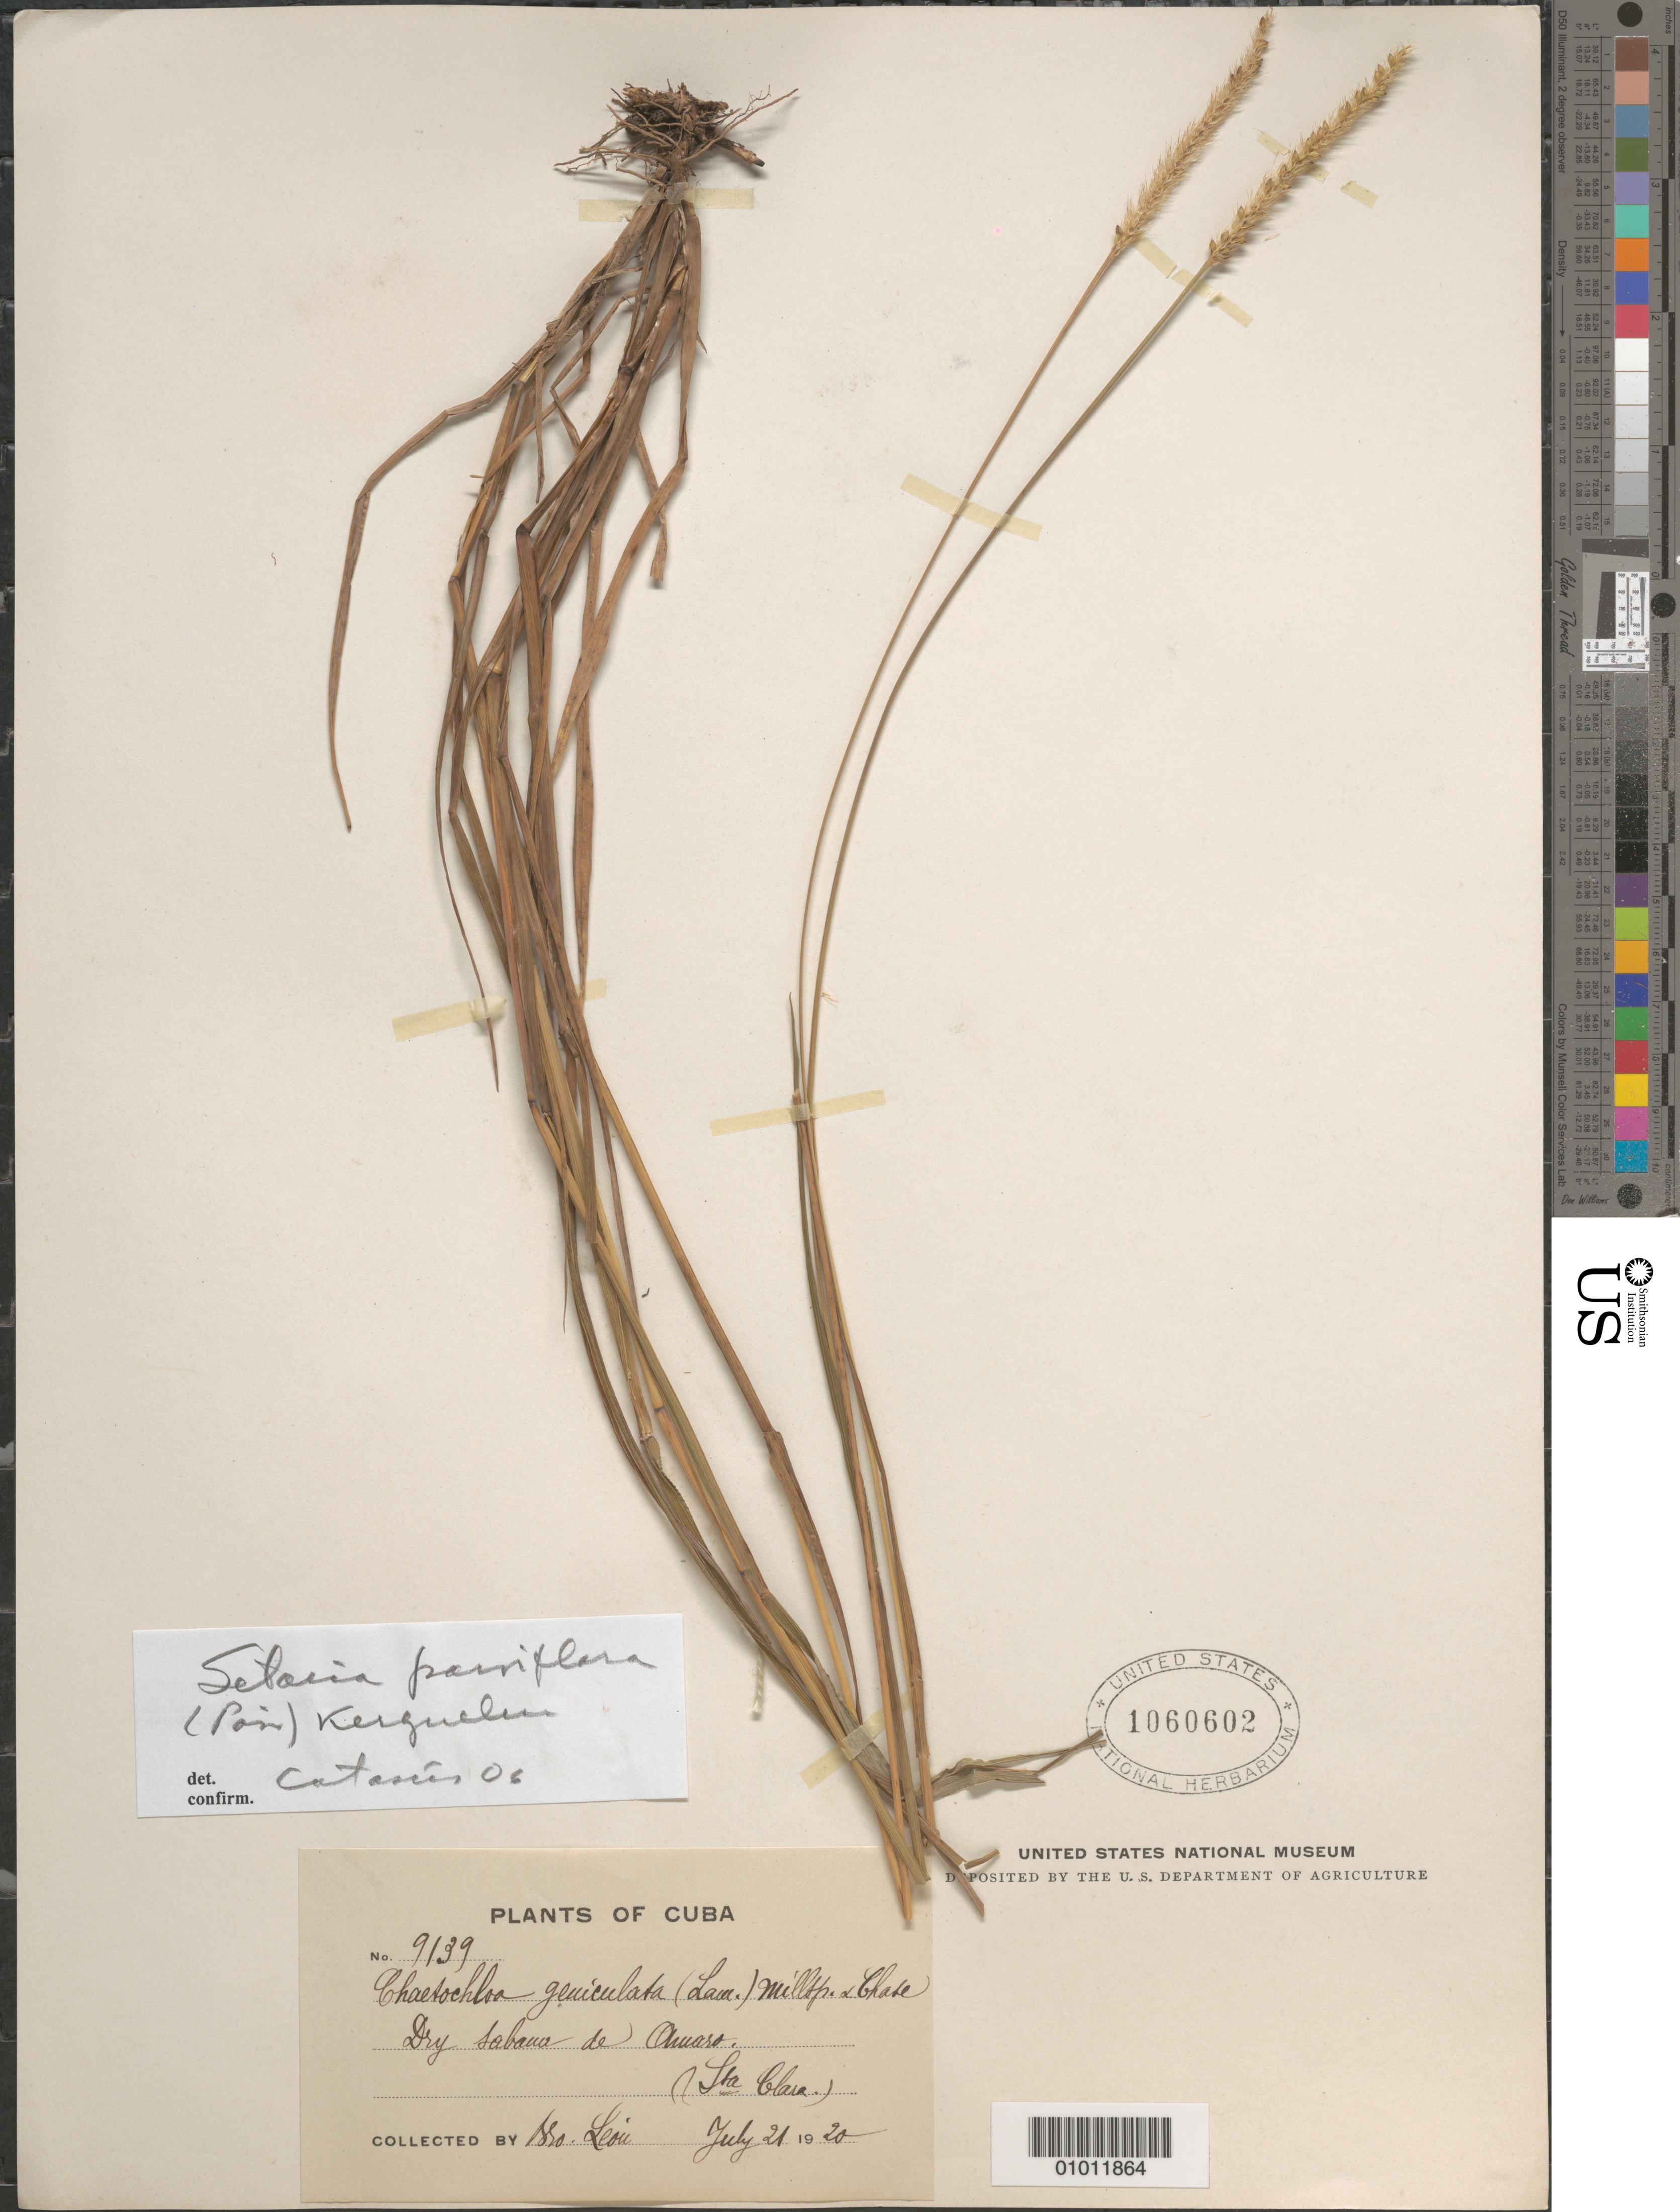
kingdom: Plantae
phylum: Tracheophyta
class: Liliopsida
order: Poales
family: Poaceae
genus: Setaria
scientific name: Setaria parviflora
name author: (Poir.) Kerguélen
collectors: Bro. León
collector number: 9139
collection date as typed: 21 Jul 1920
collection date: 1920-07-21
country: Cuba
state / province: Villa Clara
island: Cuba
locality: Santa Clara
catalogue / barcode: US 1060602